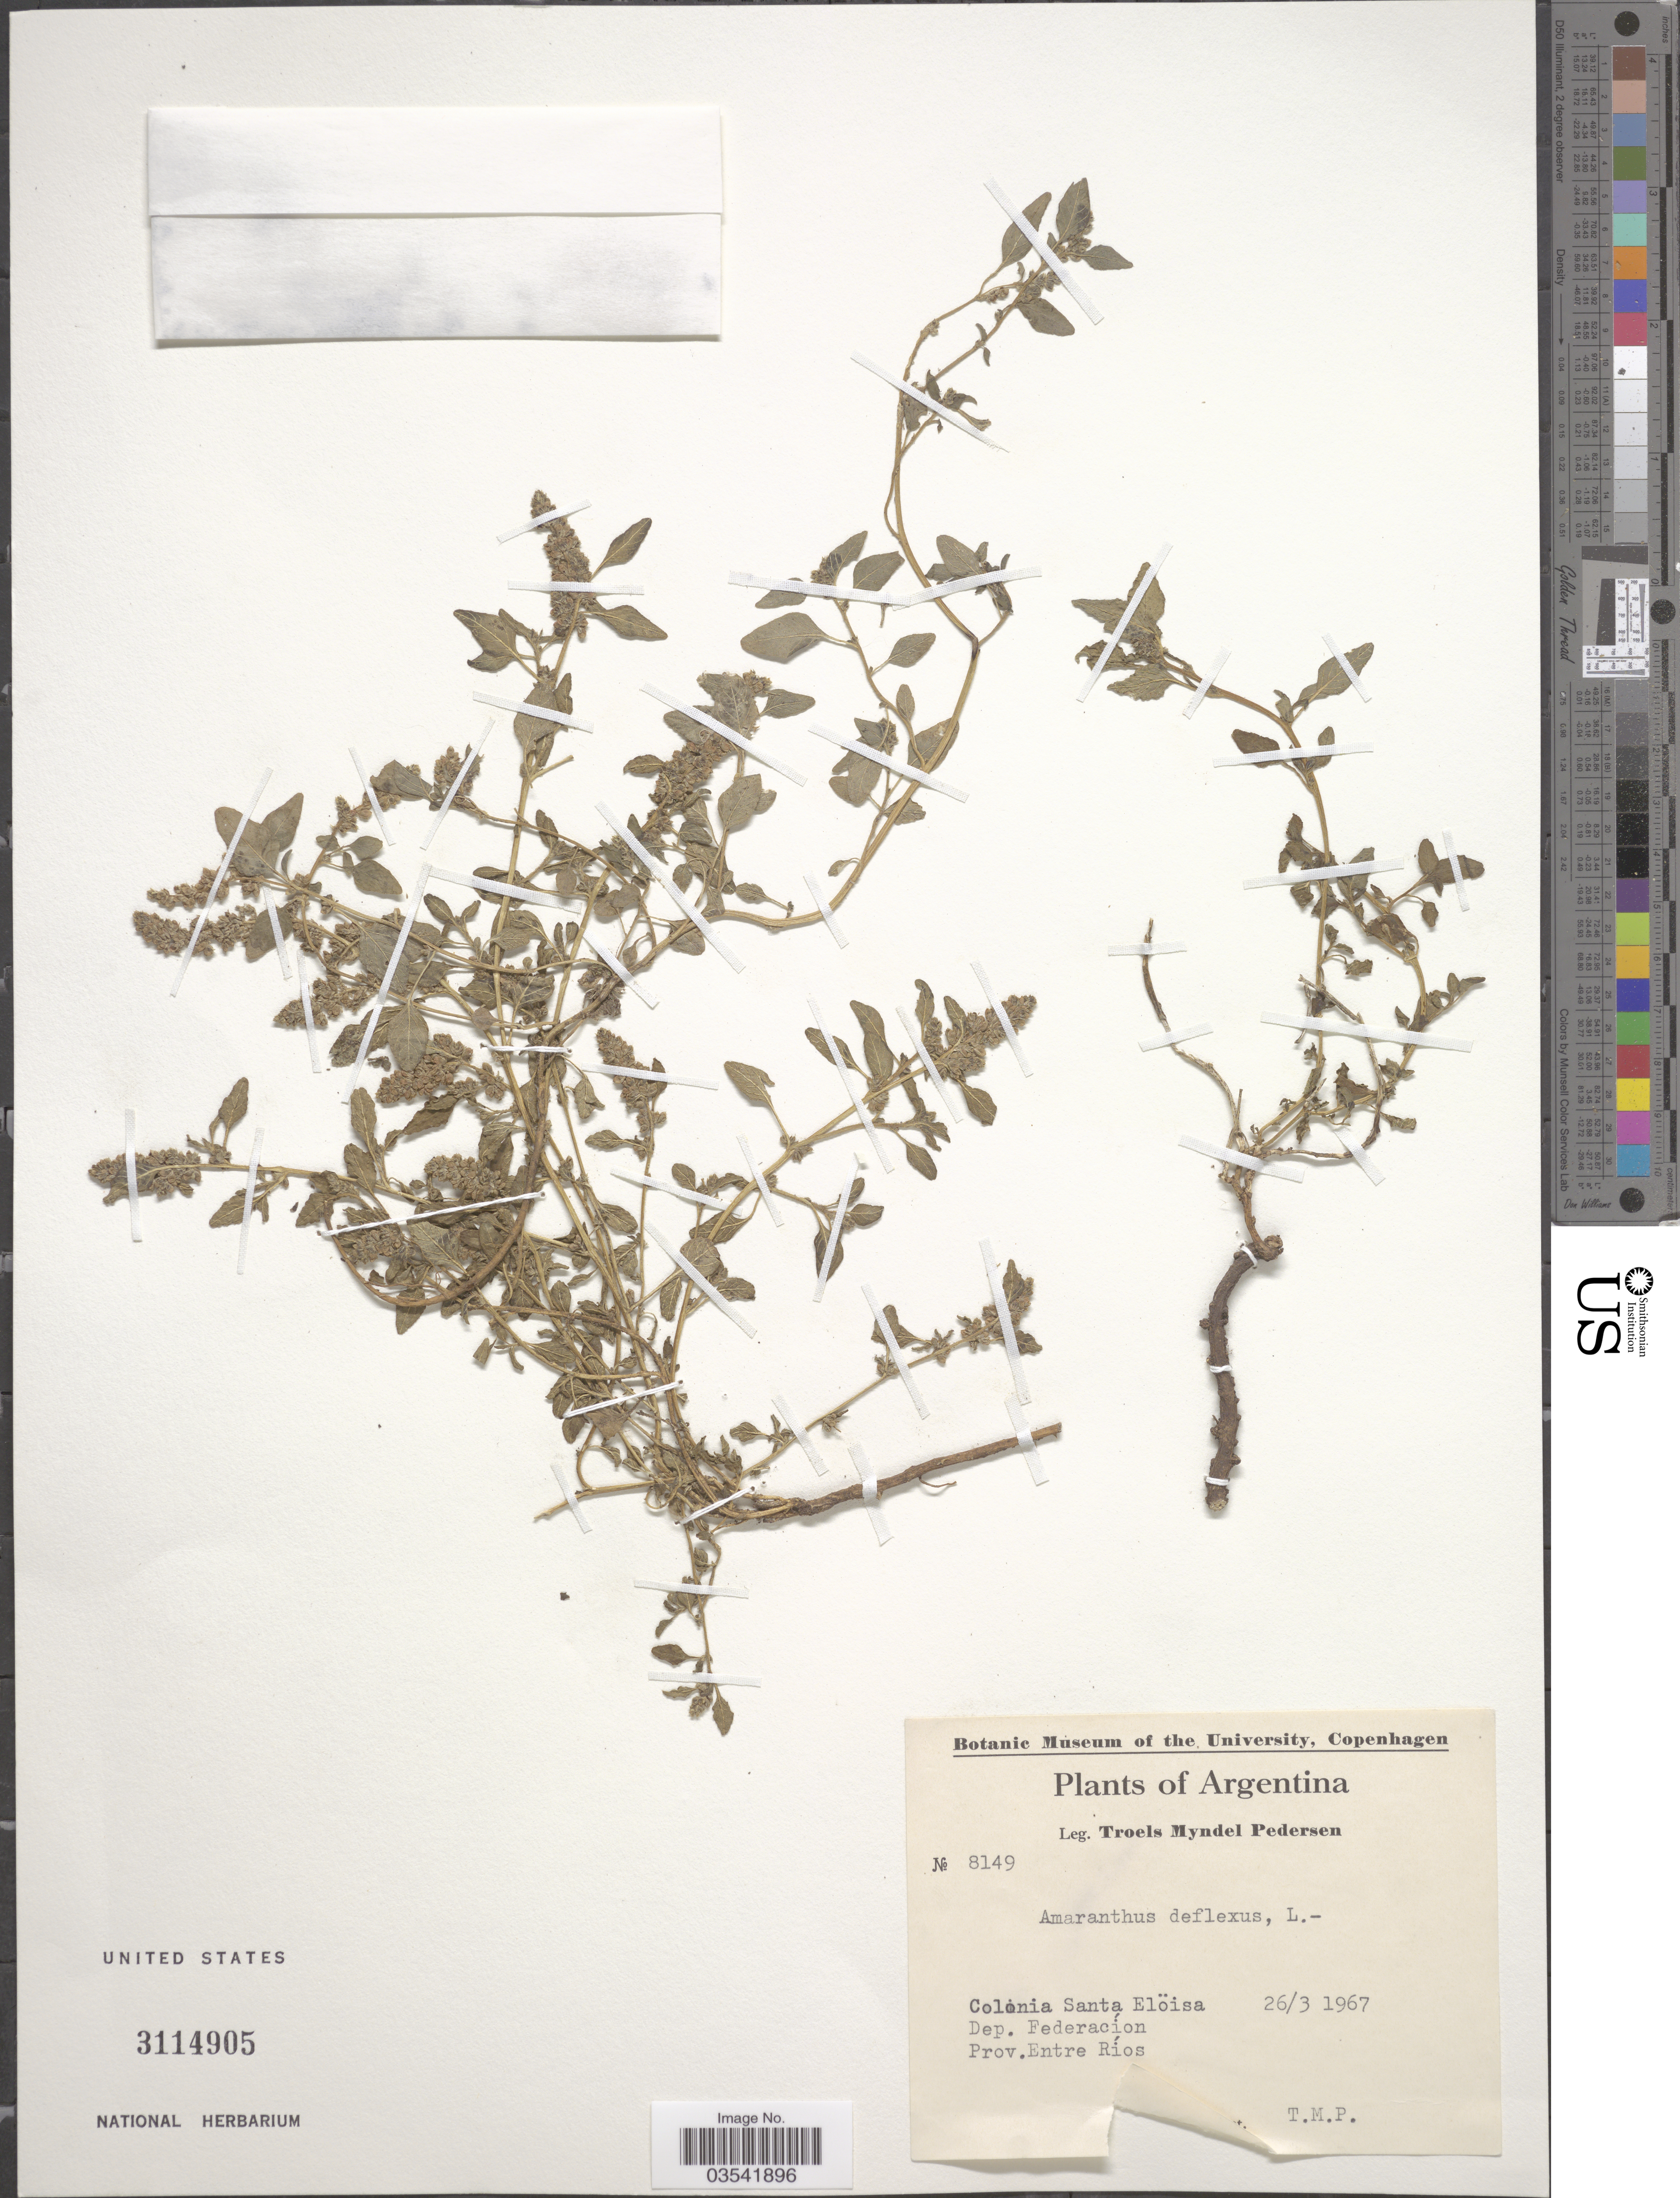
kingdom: Plantae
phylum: Tracheophyta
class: Magnoliopsida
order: Caryophyllales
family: Amaranthaceae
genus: Amaranthus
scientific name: Amaranthus deflexus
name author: L.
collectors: T. Pederson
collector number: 8149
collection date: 1967-03-26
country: Argentina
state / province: Entre Rios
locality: Colonia Santa Elöisa. Dep. Federacíon.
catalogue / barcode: US 3114905